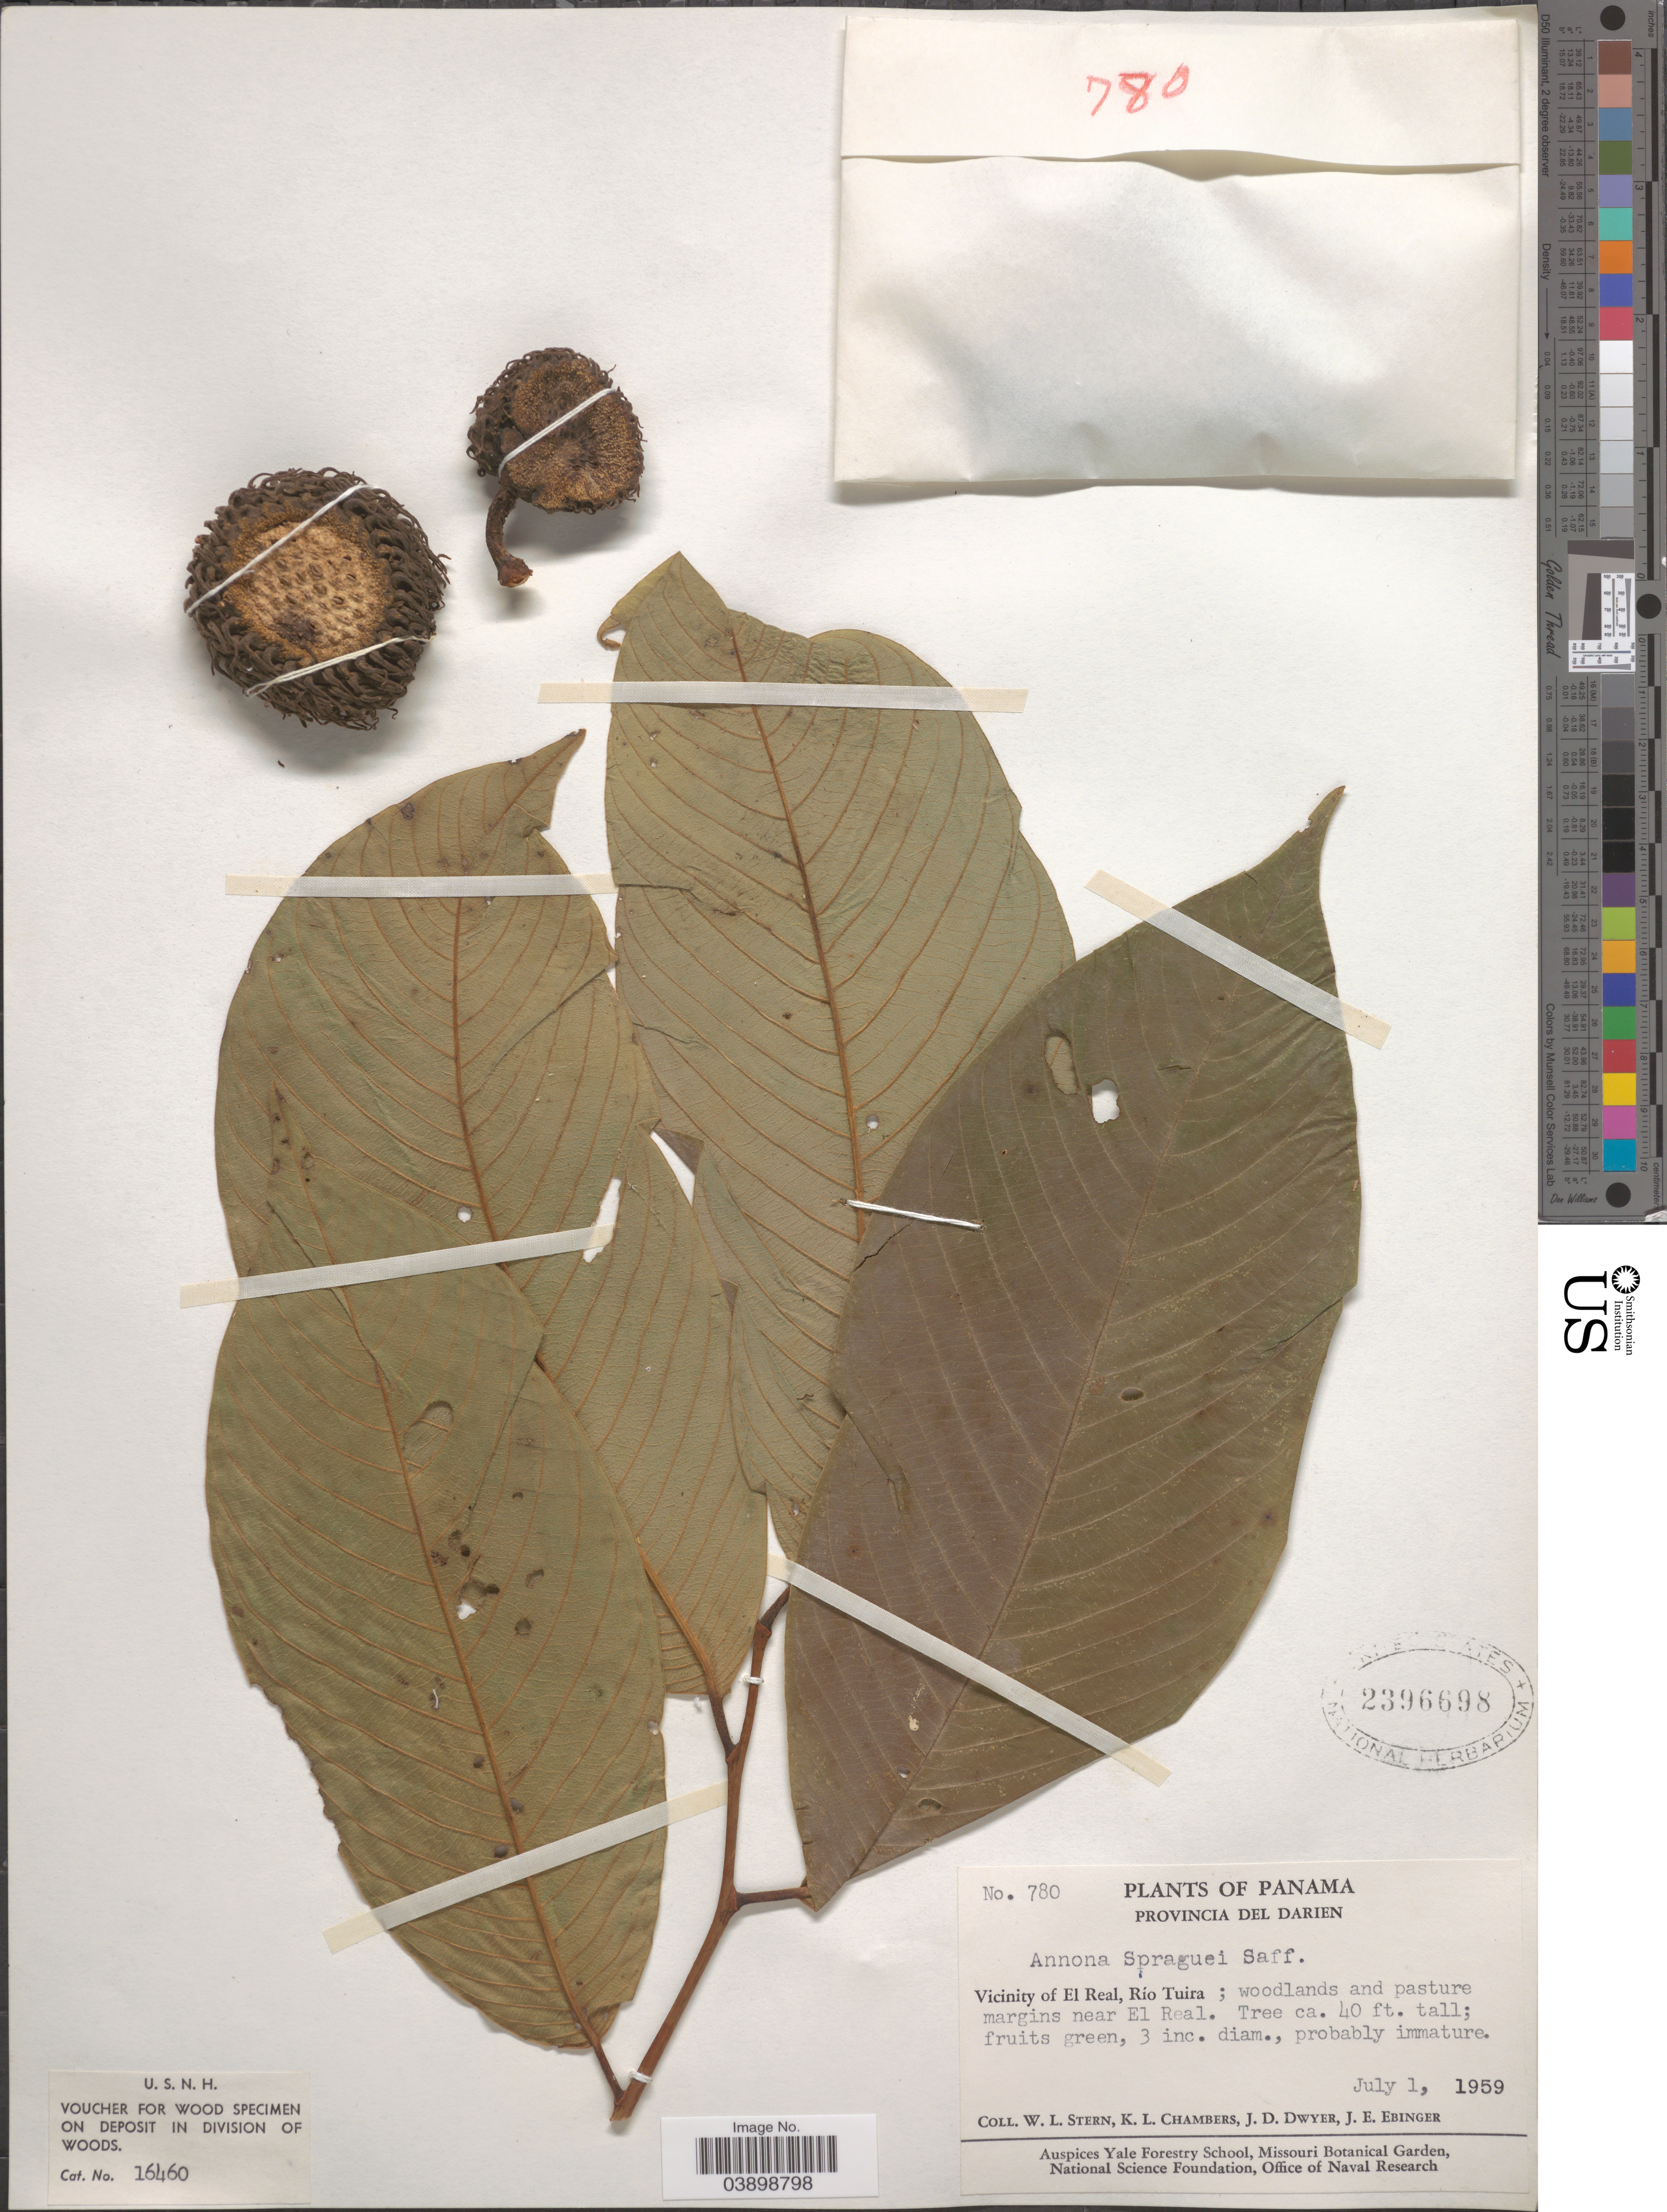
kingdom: Plantae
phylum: Tracheophyta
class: Magnoliopsida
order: Magnoliales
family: Annonaceae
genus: Annona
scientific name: Annona spraguei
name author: Saff.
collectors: W. L. Stern, K. Chambers, J. D. Dwyer & J. Ebinger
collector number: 780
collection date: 1959-07-01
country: Panama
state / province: Darien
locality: Vicinity of El Real, Río Tuira; near El Real.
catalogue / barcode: US 2396698